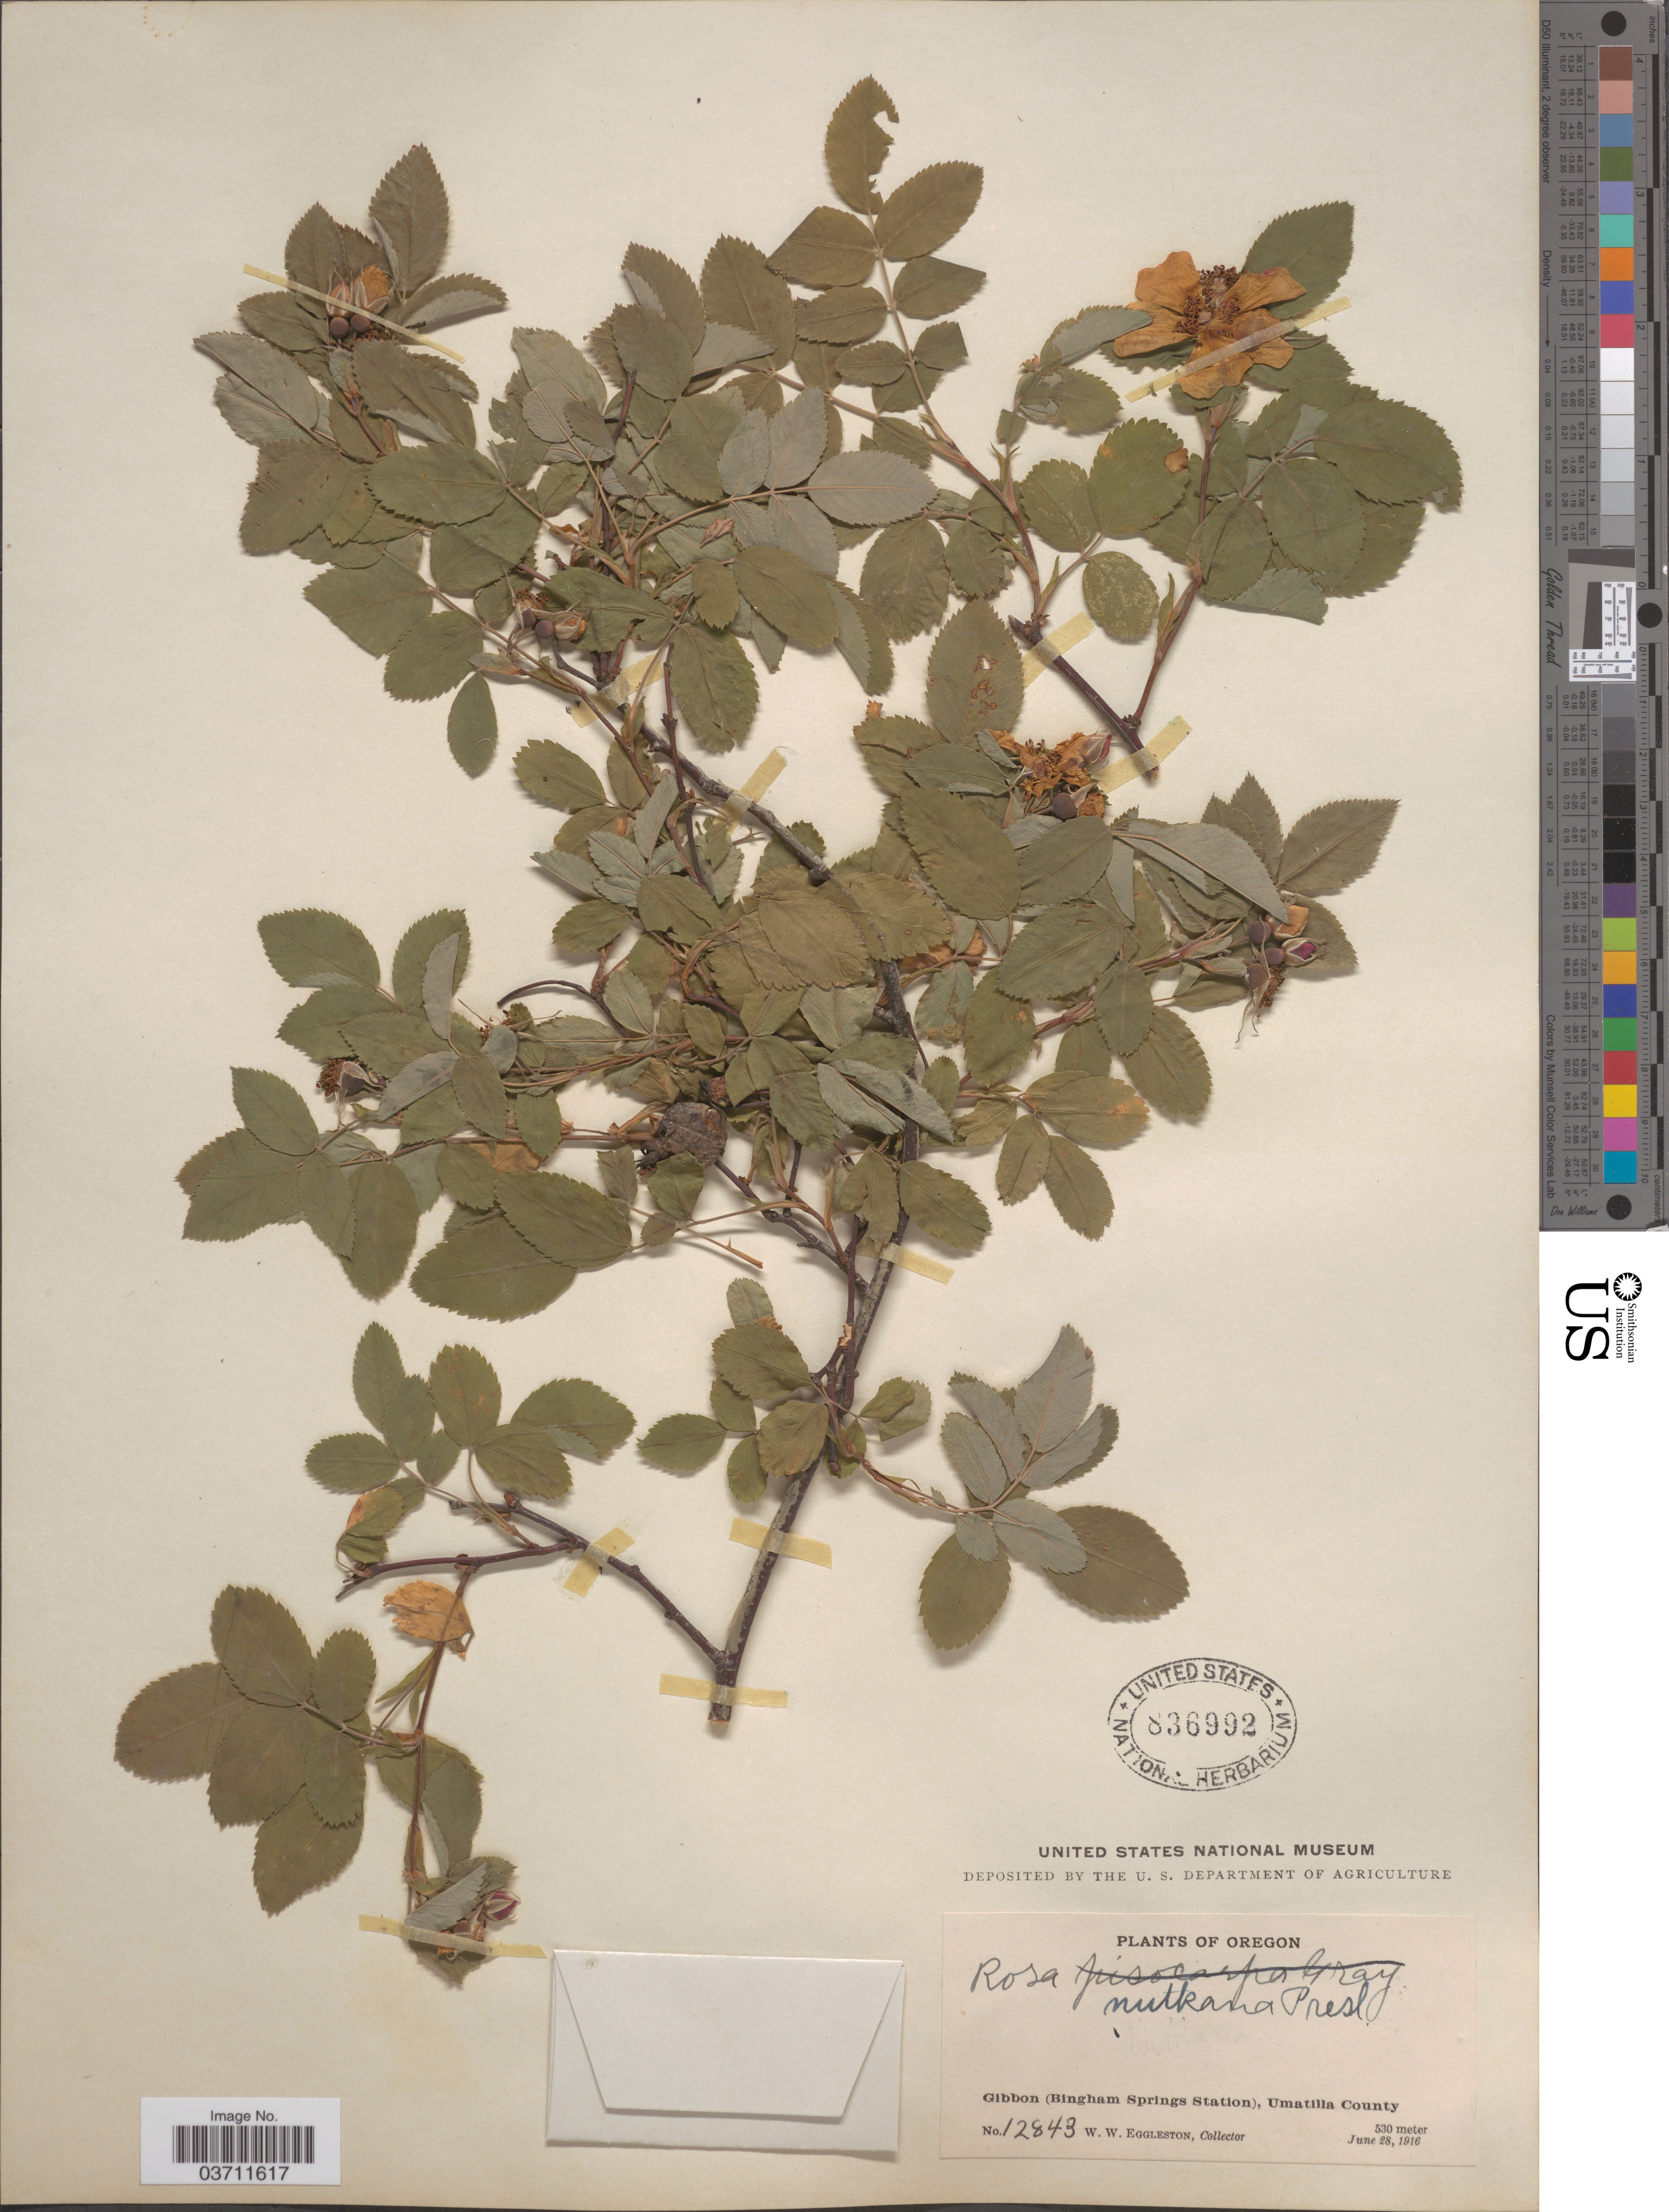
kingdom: Plantae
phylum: Tracheophyta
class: Magnoliopsida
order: Rosales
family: Rosaceae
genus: Rosa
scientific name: Rosa nutkana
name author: C. Presl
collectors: W. W. Eggleston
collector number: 12843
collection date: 1916-06-28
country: United States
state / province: Oregon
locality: Gibbon (Bingham Springs Station), Umatilla County.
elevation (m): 530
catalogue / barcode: US 836992